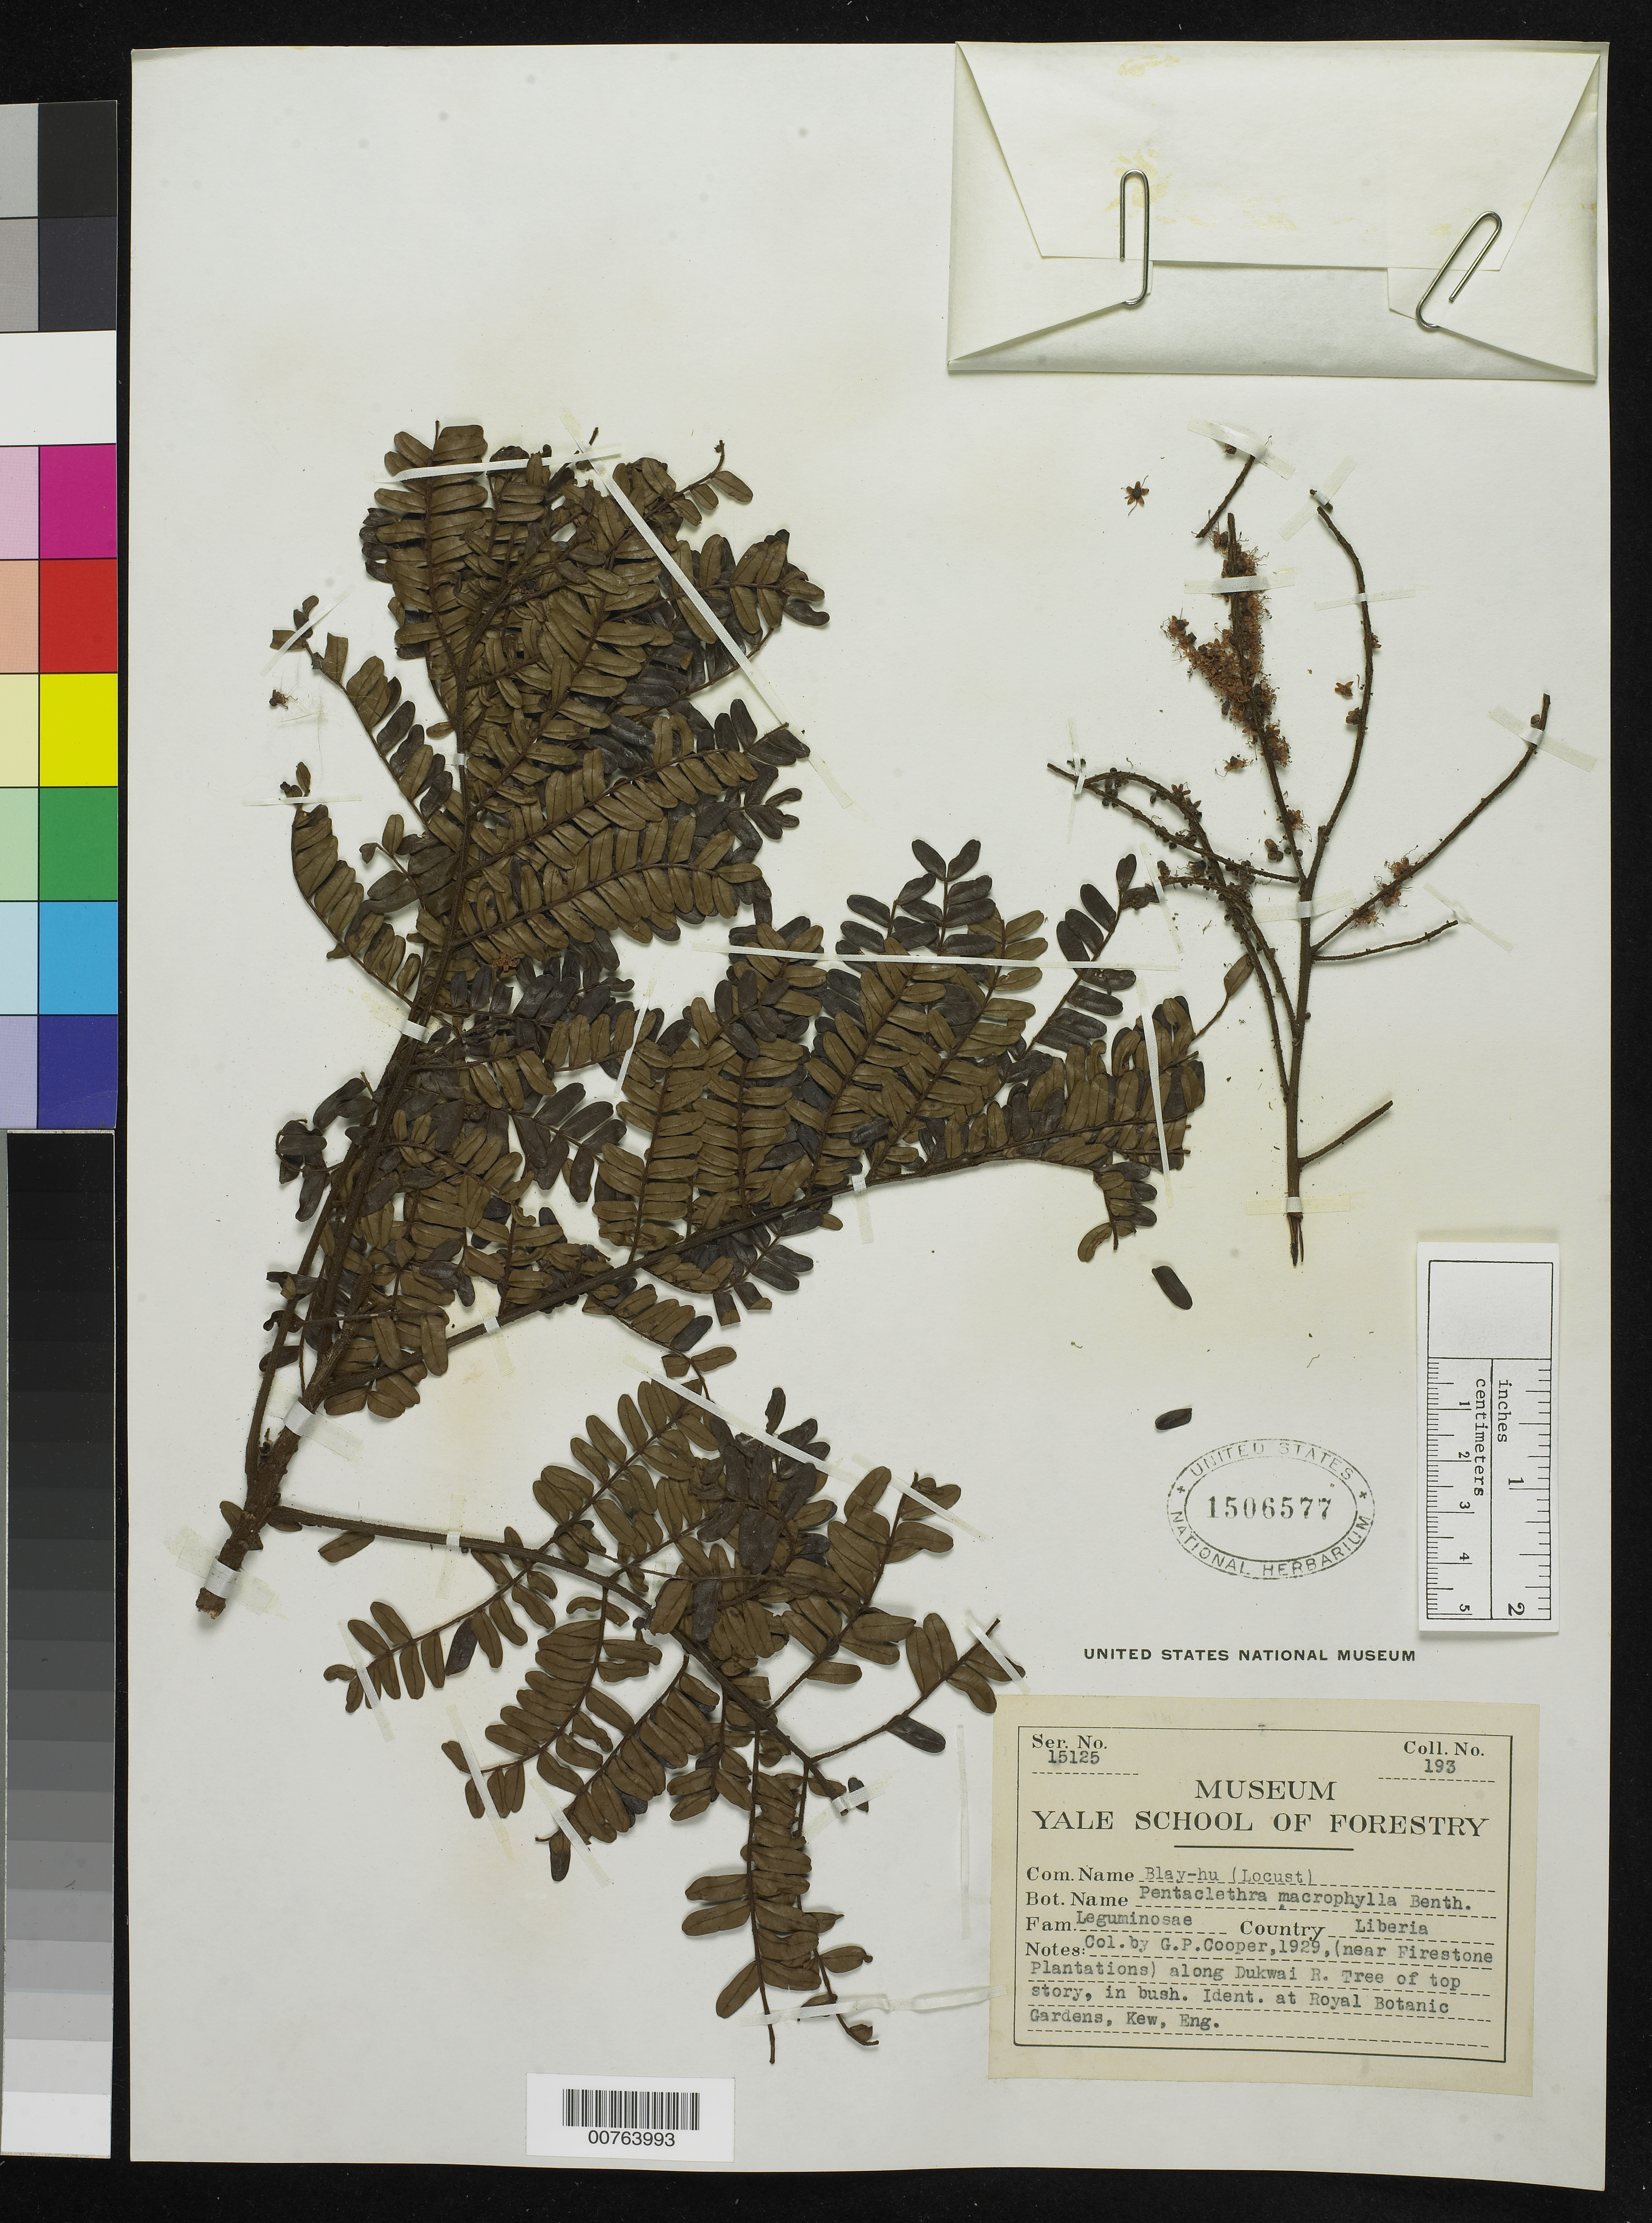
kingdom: Plantae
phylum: Tracheophyta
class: Magnoliopsida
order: Fabales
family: Fabaceae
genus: Pentaclethra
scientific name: Pentaclethra macrophylla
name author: Benth.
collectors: G. Cooper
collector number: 193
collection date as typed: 1929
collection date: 1929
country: Liberia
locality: (near Firestone Plantations) along Dukwai River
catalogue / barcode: US 1506577